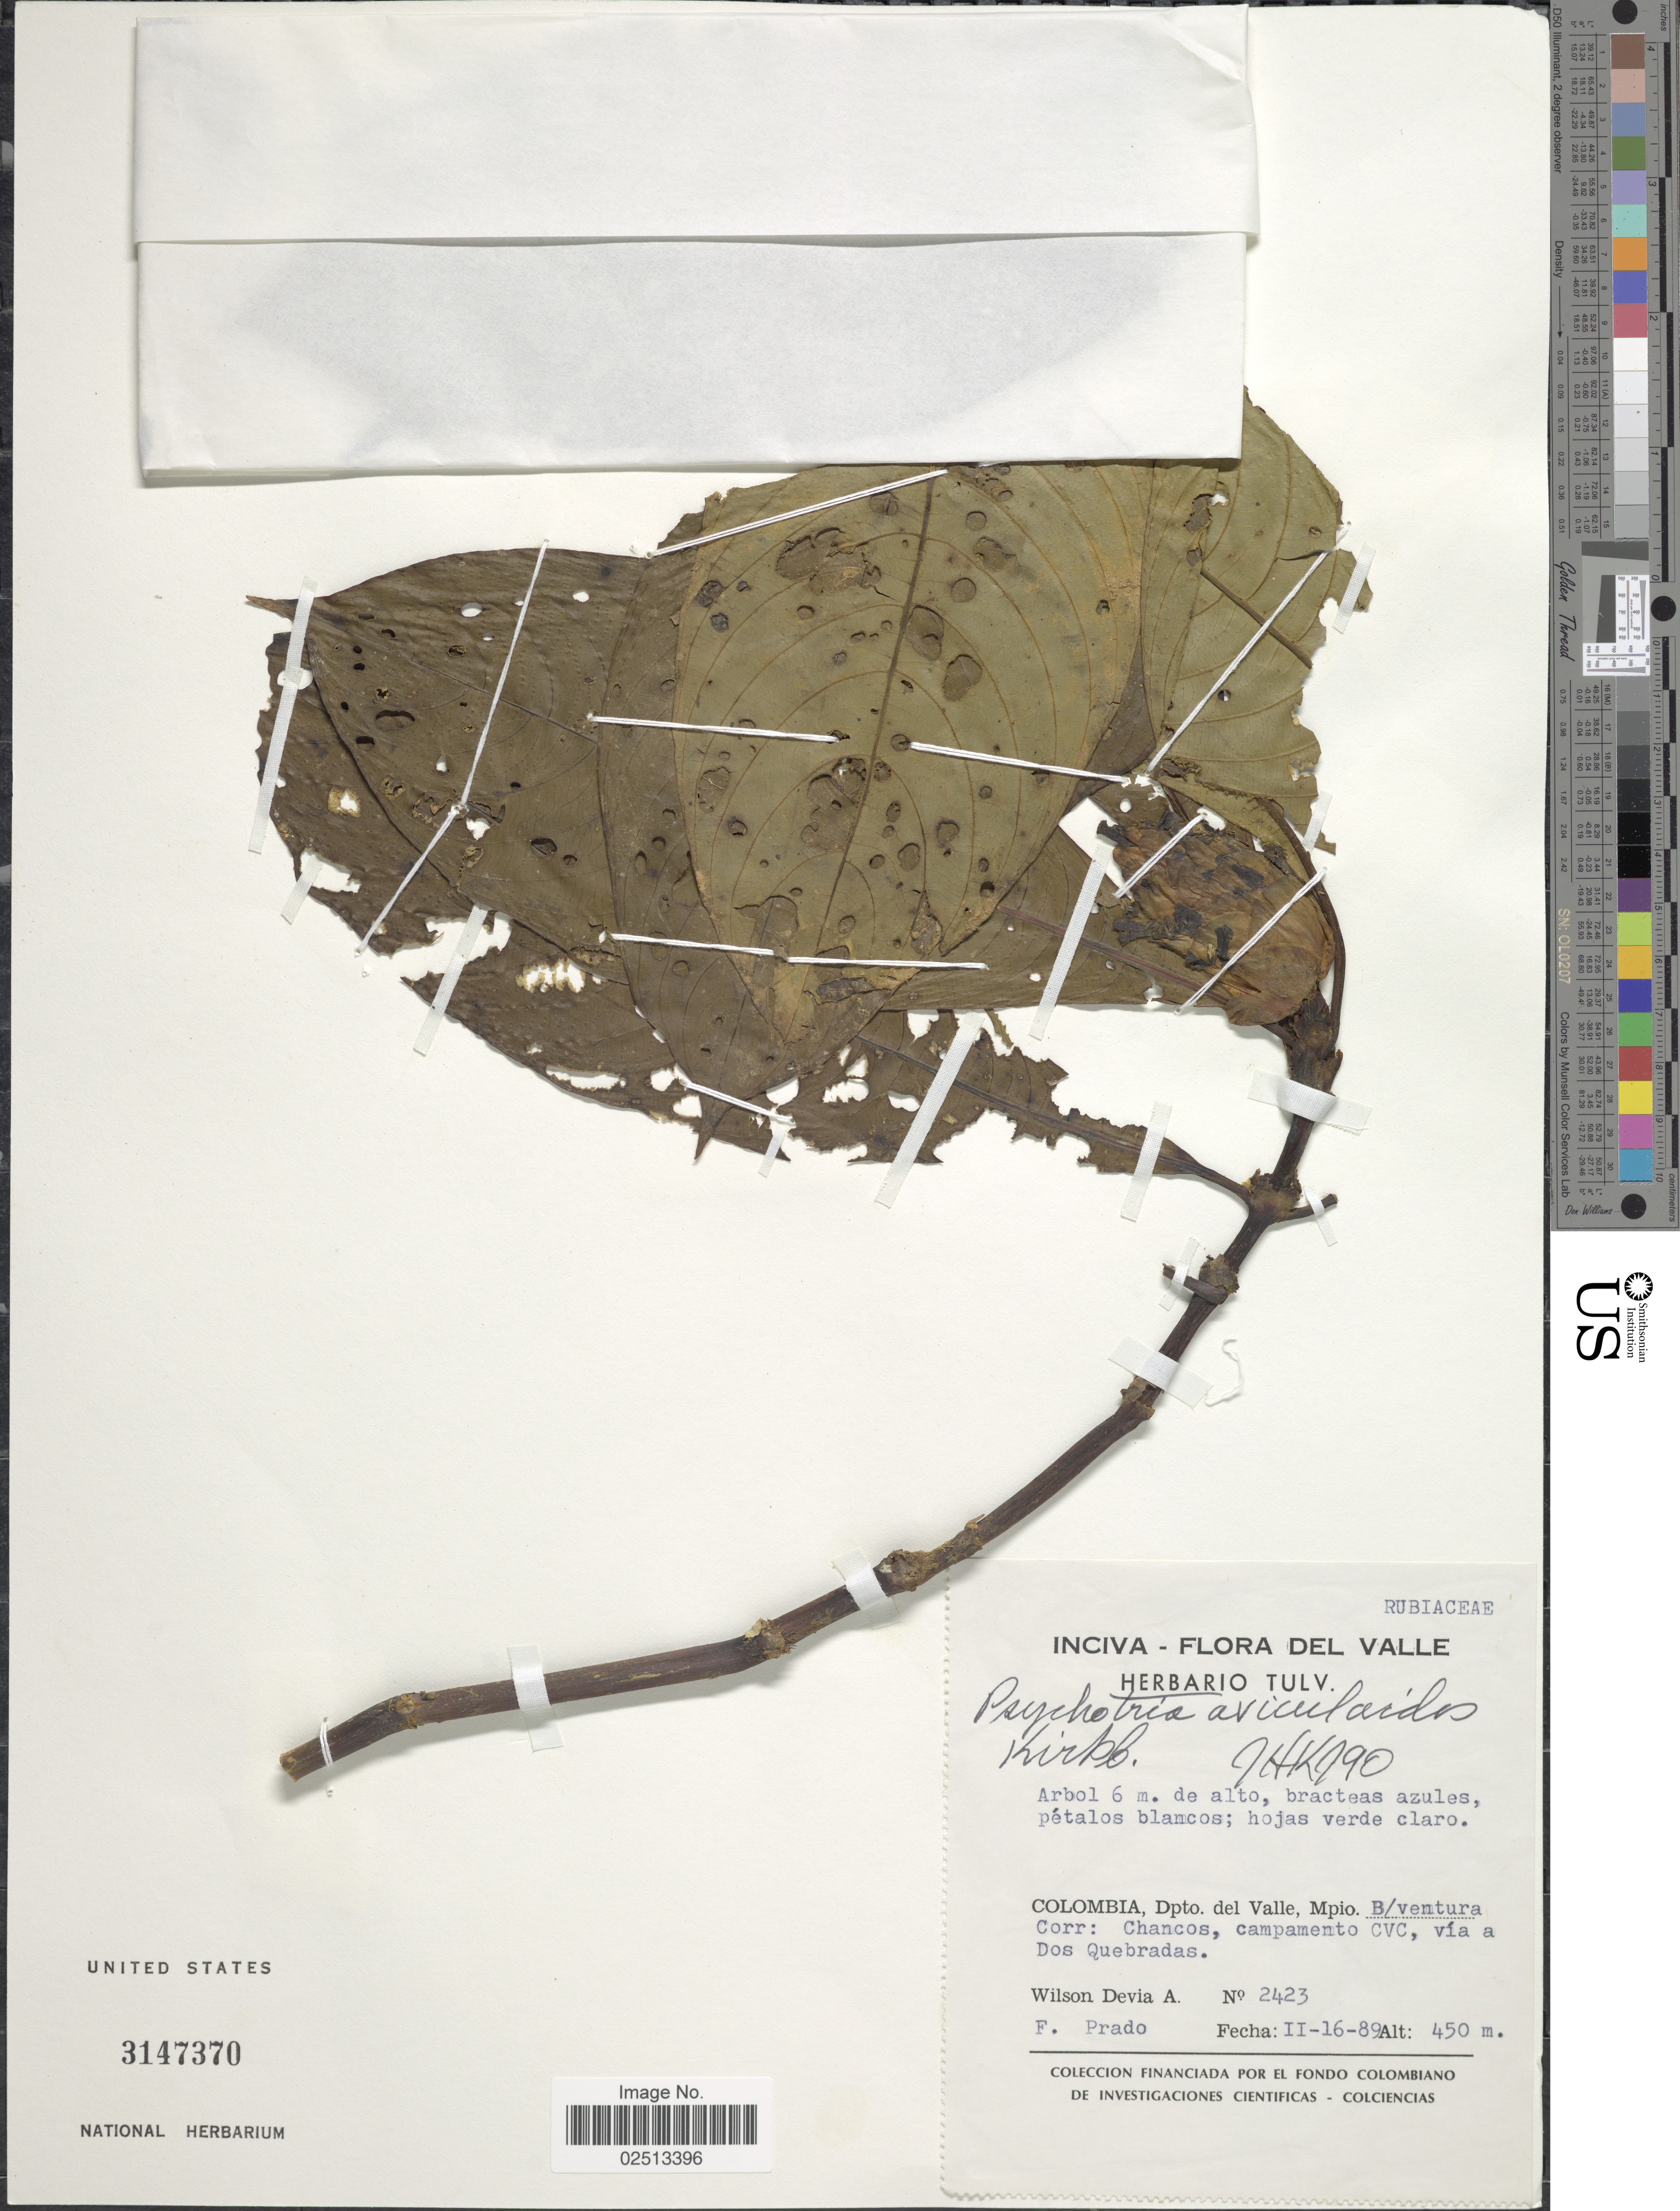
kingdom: Plantae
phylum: Tracheophyta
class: Magnoliopsida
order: Gentianales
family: Rubiaceae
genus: Psychotria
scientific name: Psychotria aviculoides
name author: J.H. Kirkbr.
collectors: W. Devia A. & F. Prado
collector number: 2423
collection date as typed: Transcribed d/m/y: 16/2/89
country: Colombia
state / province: Valle del Cauca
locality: Dpto del Valle, Mpio B/ventura Corr: Chancos, campamento CVC, vía a Dos Quebradas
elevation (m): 450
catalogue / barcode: US 3147370